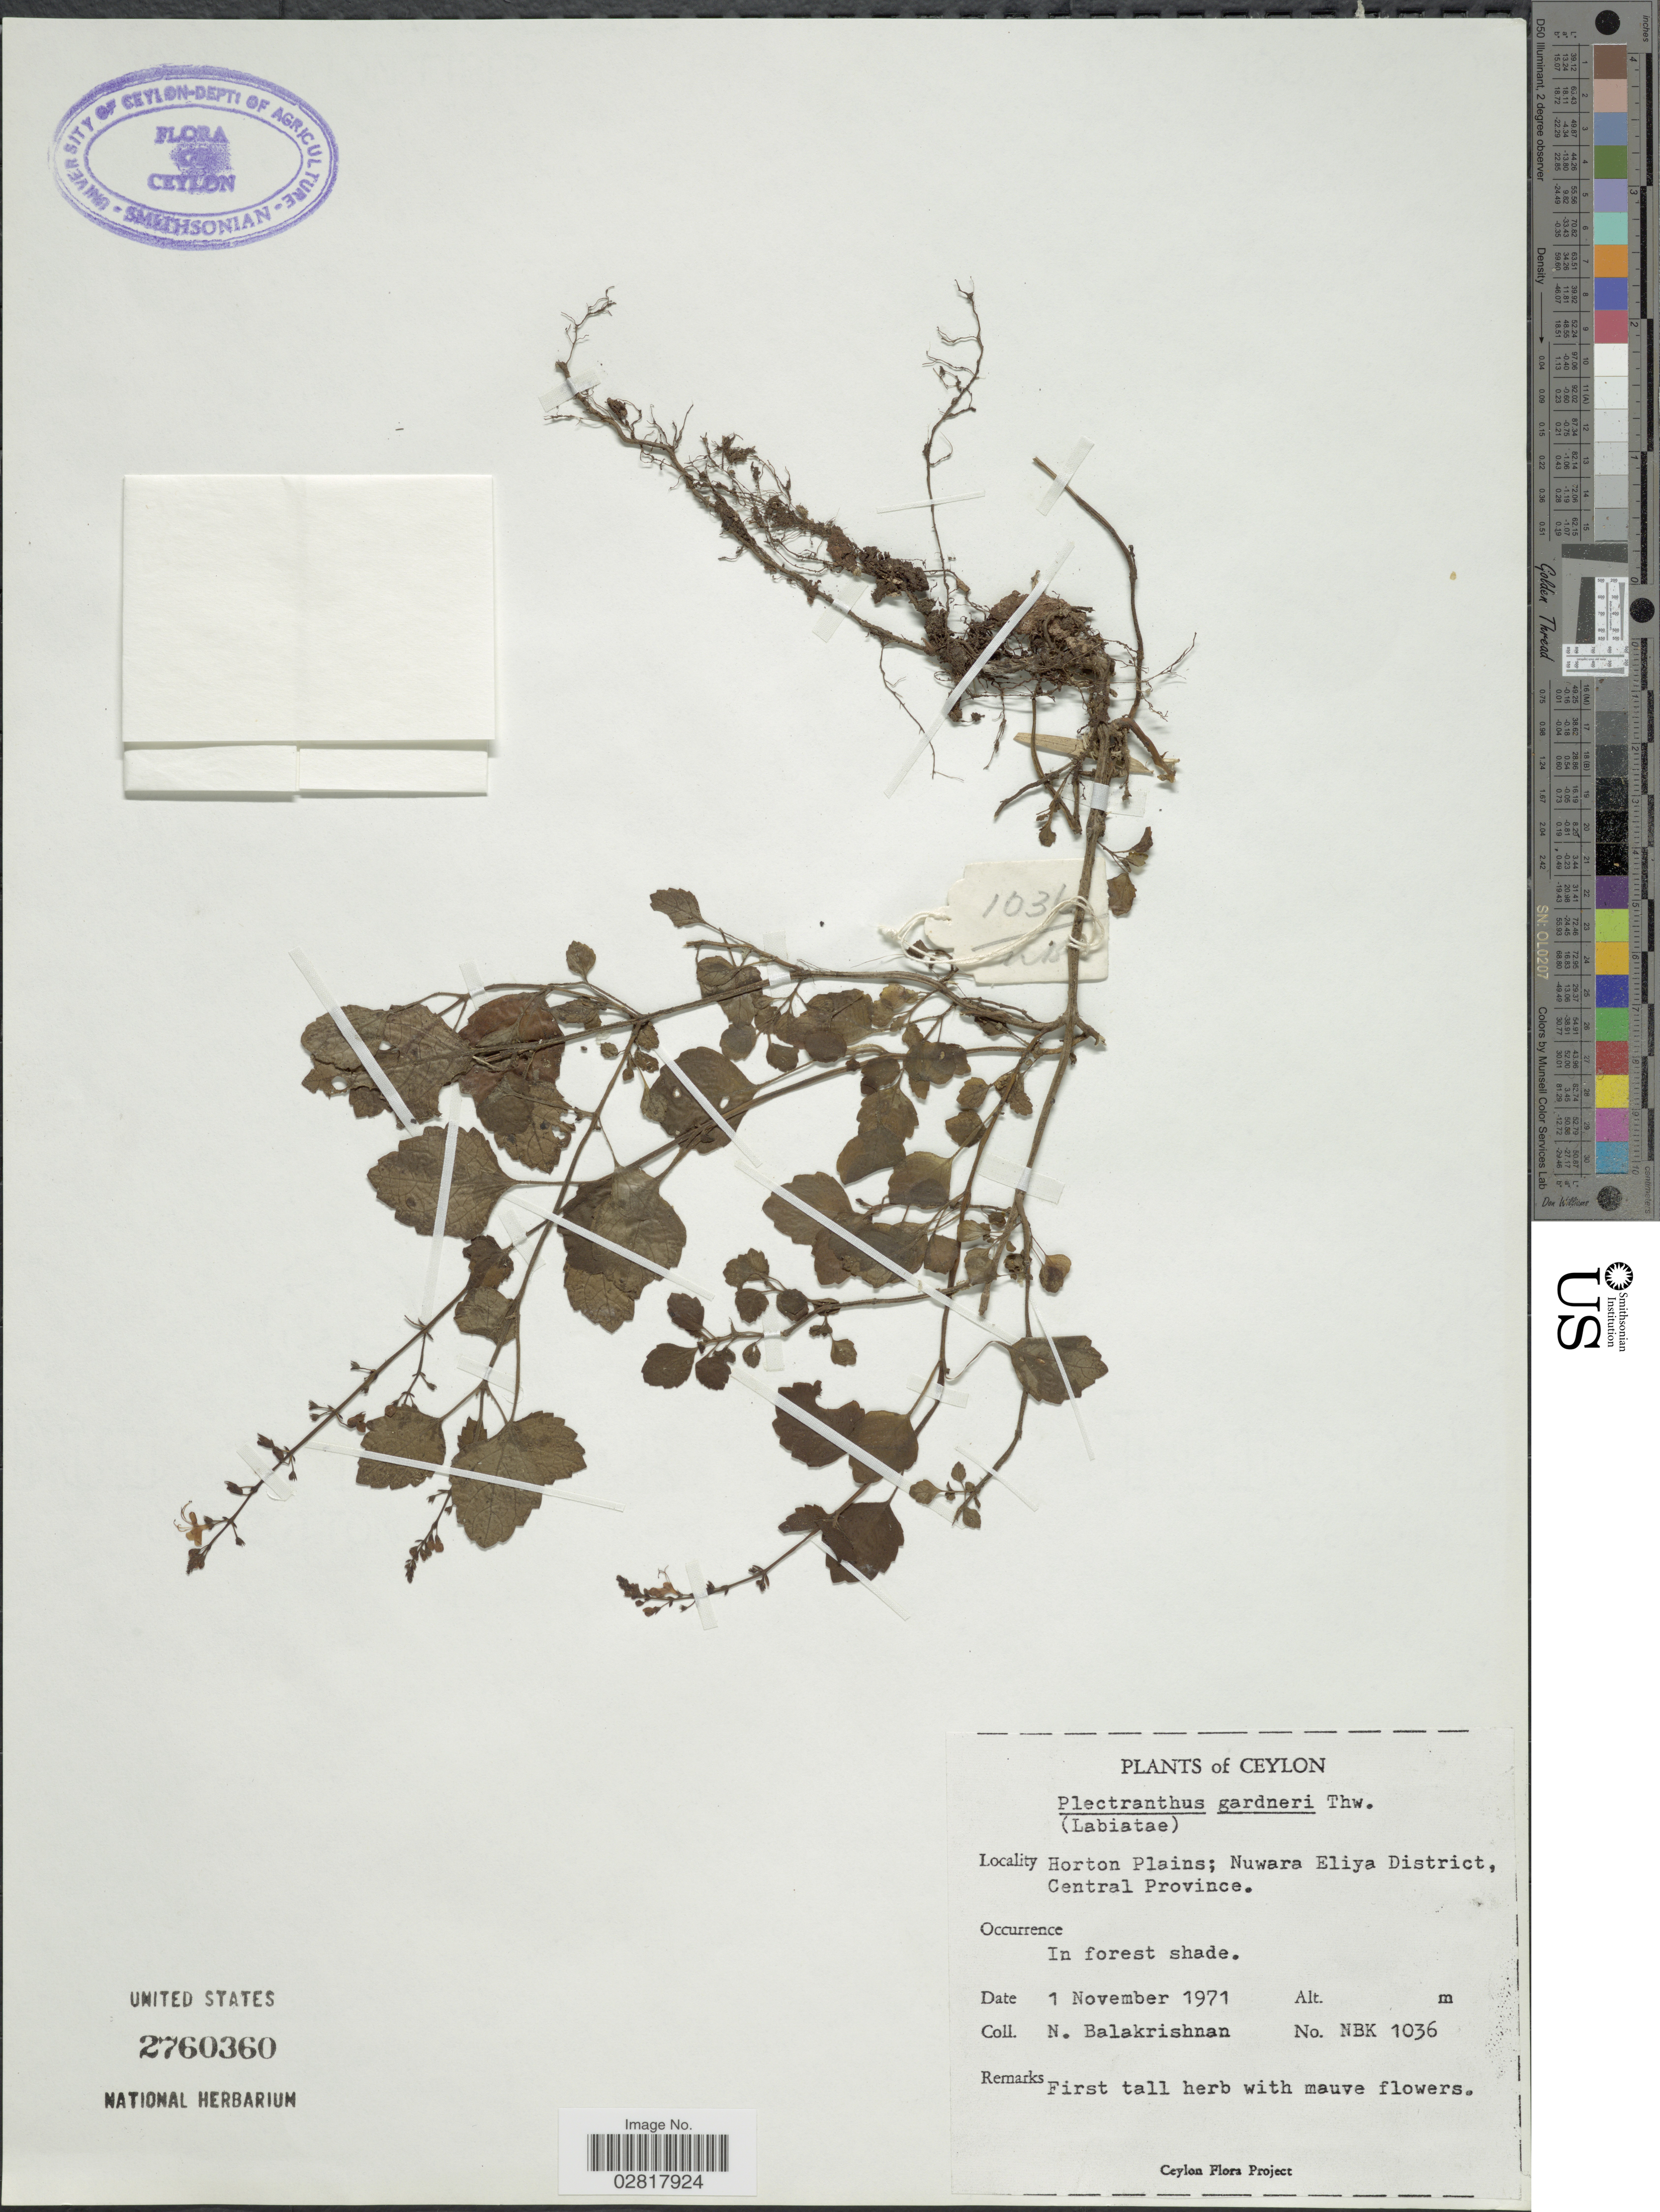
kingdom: Plantae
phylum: Tracheophyta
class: Magnoliopsida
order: Lamiales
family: Lamiaceae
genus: Plectranthus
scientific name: Plectranthus gardneri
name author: Thwaites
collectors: N. Balakrishnan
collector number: NBK1036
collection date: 1971-11-01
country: Sri Lanka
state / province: Central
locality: Ceylon. Horton Plains; Nuwara Eliya District.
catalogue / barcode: US 2760360